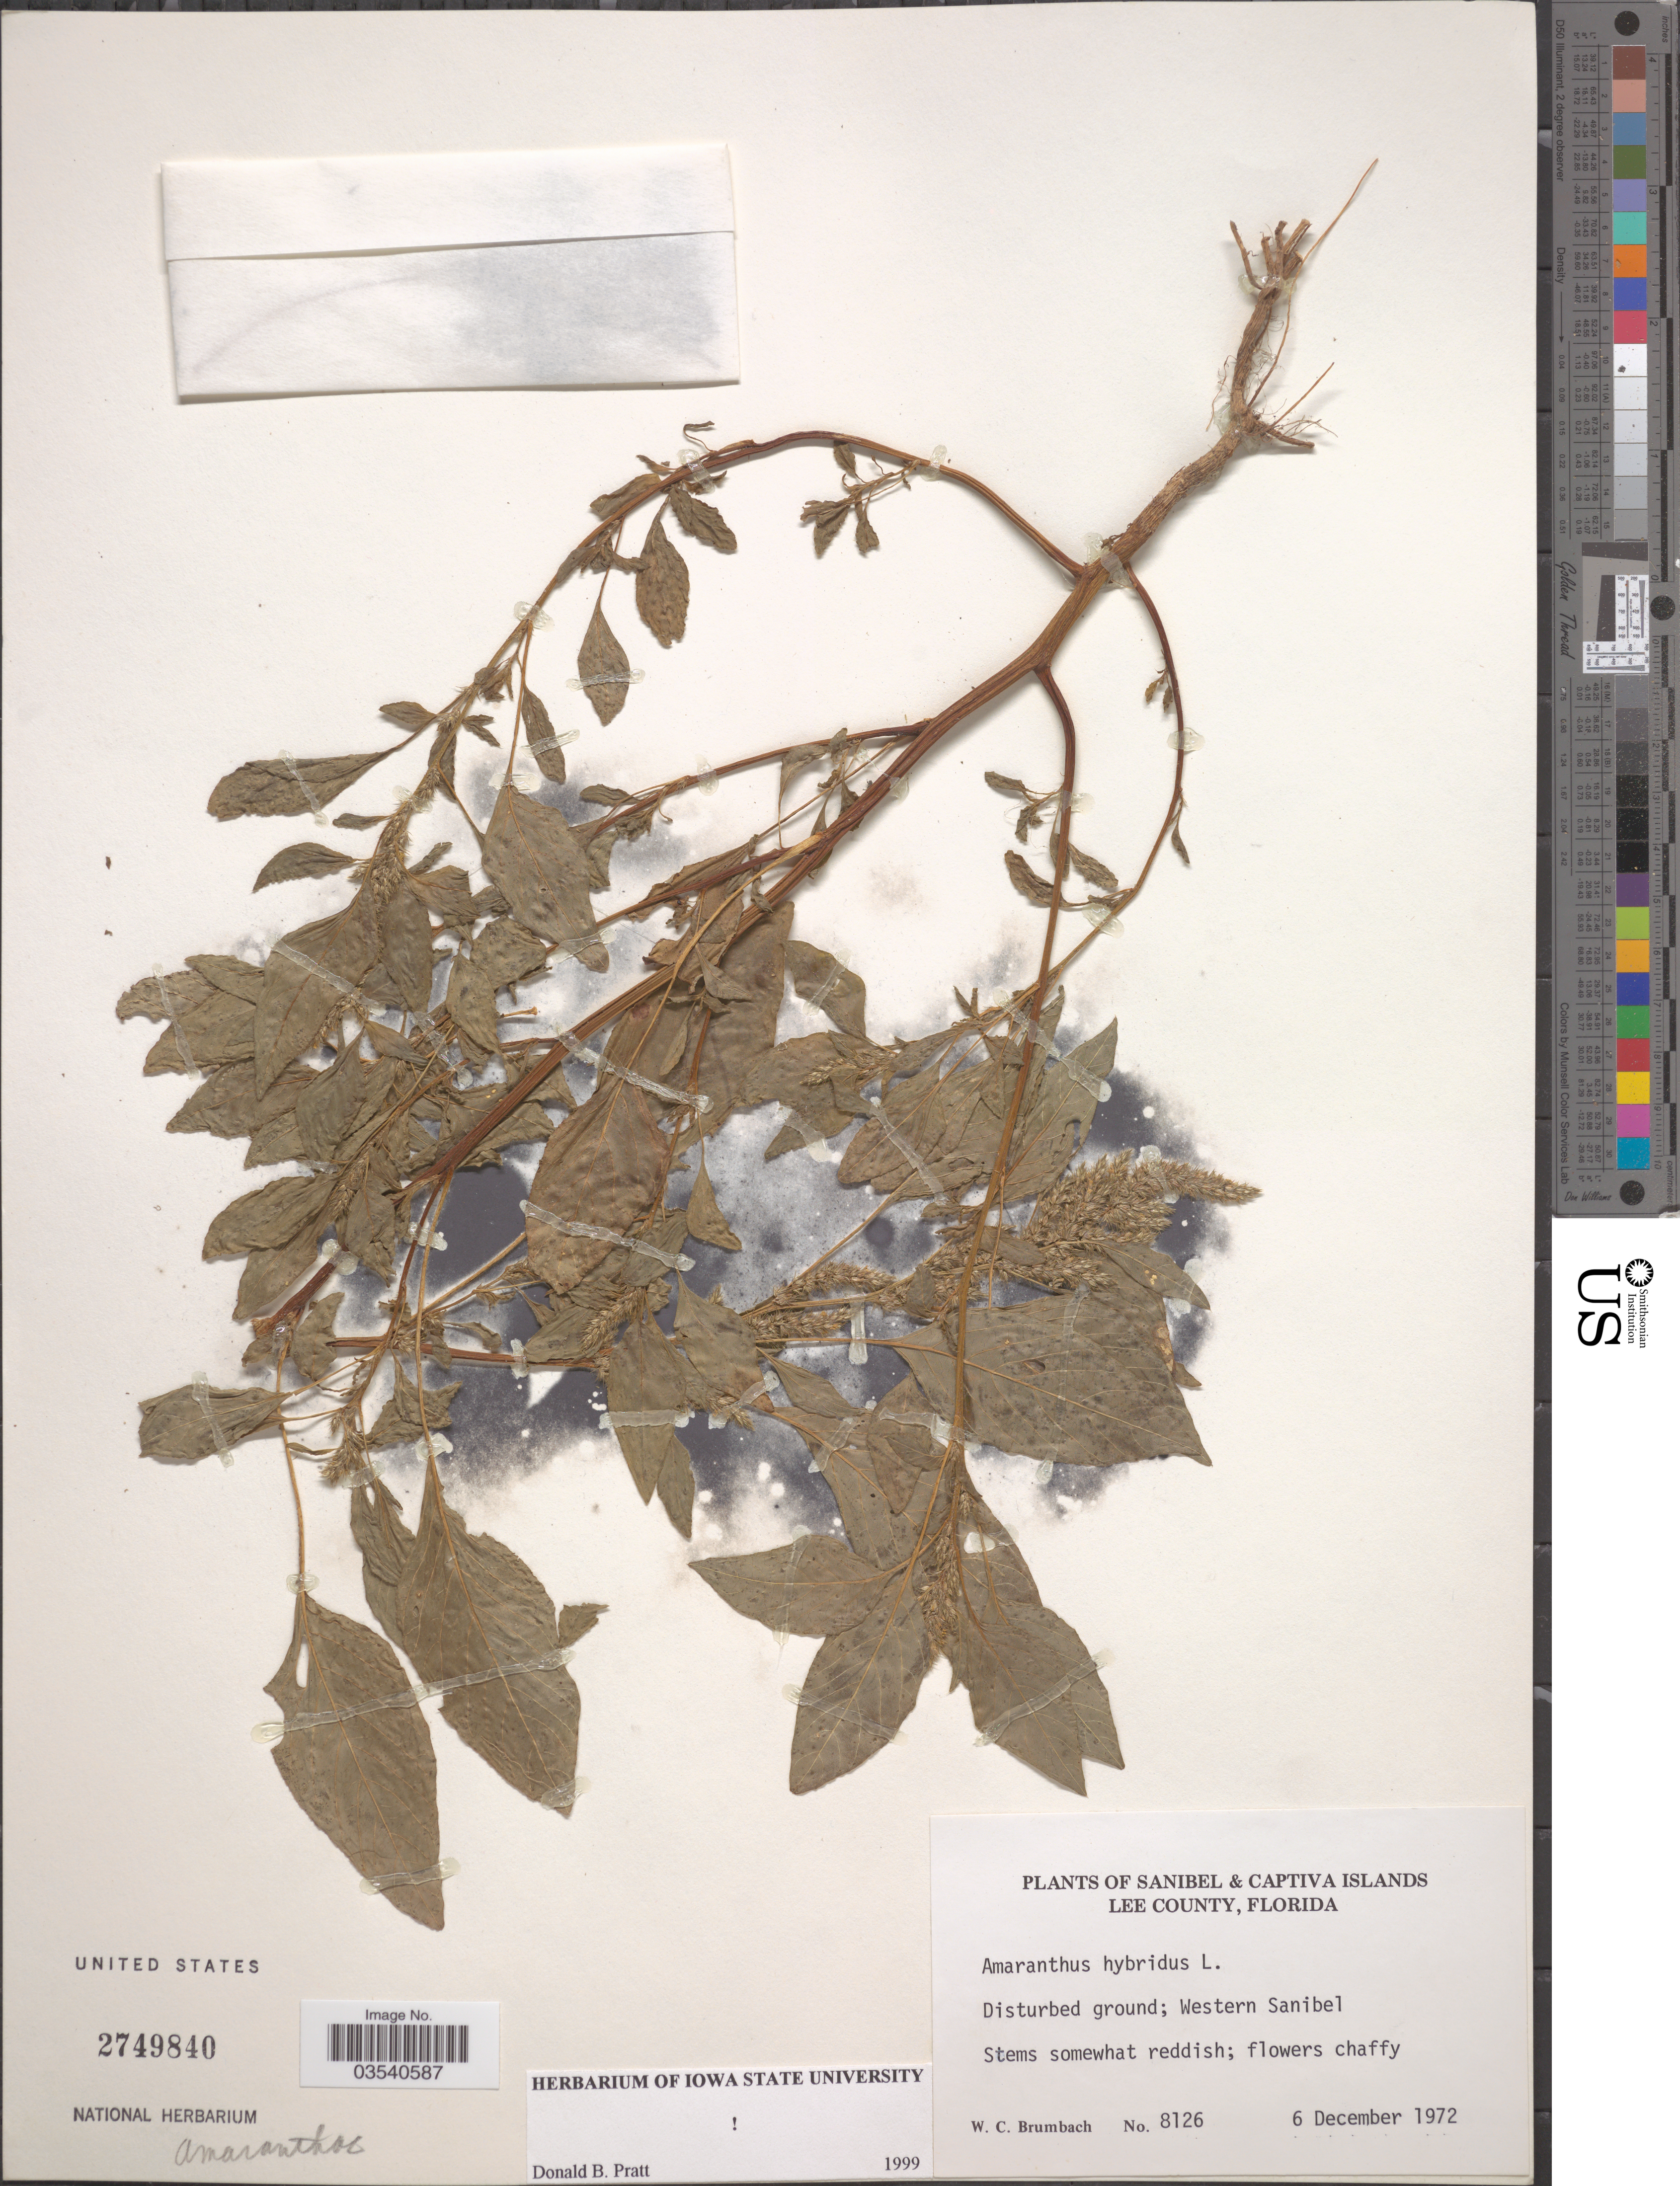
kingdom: Plantae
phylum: Tracheophyta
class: Magnoliopsida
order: Caryophyllales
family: Amaranthaceae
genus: Amaranthus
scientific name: Amaranthus hybridus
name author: L.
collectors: W. C. Brumbach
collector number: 8126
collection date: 1972-12-06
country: United States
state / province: Florida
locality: Sanibel Islands. Western Sanibel.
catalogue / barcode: US 2749840